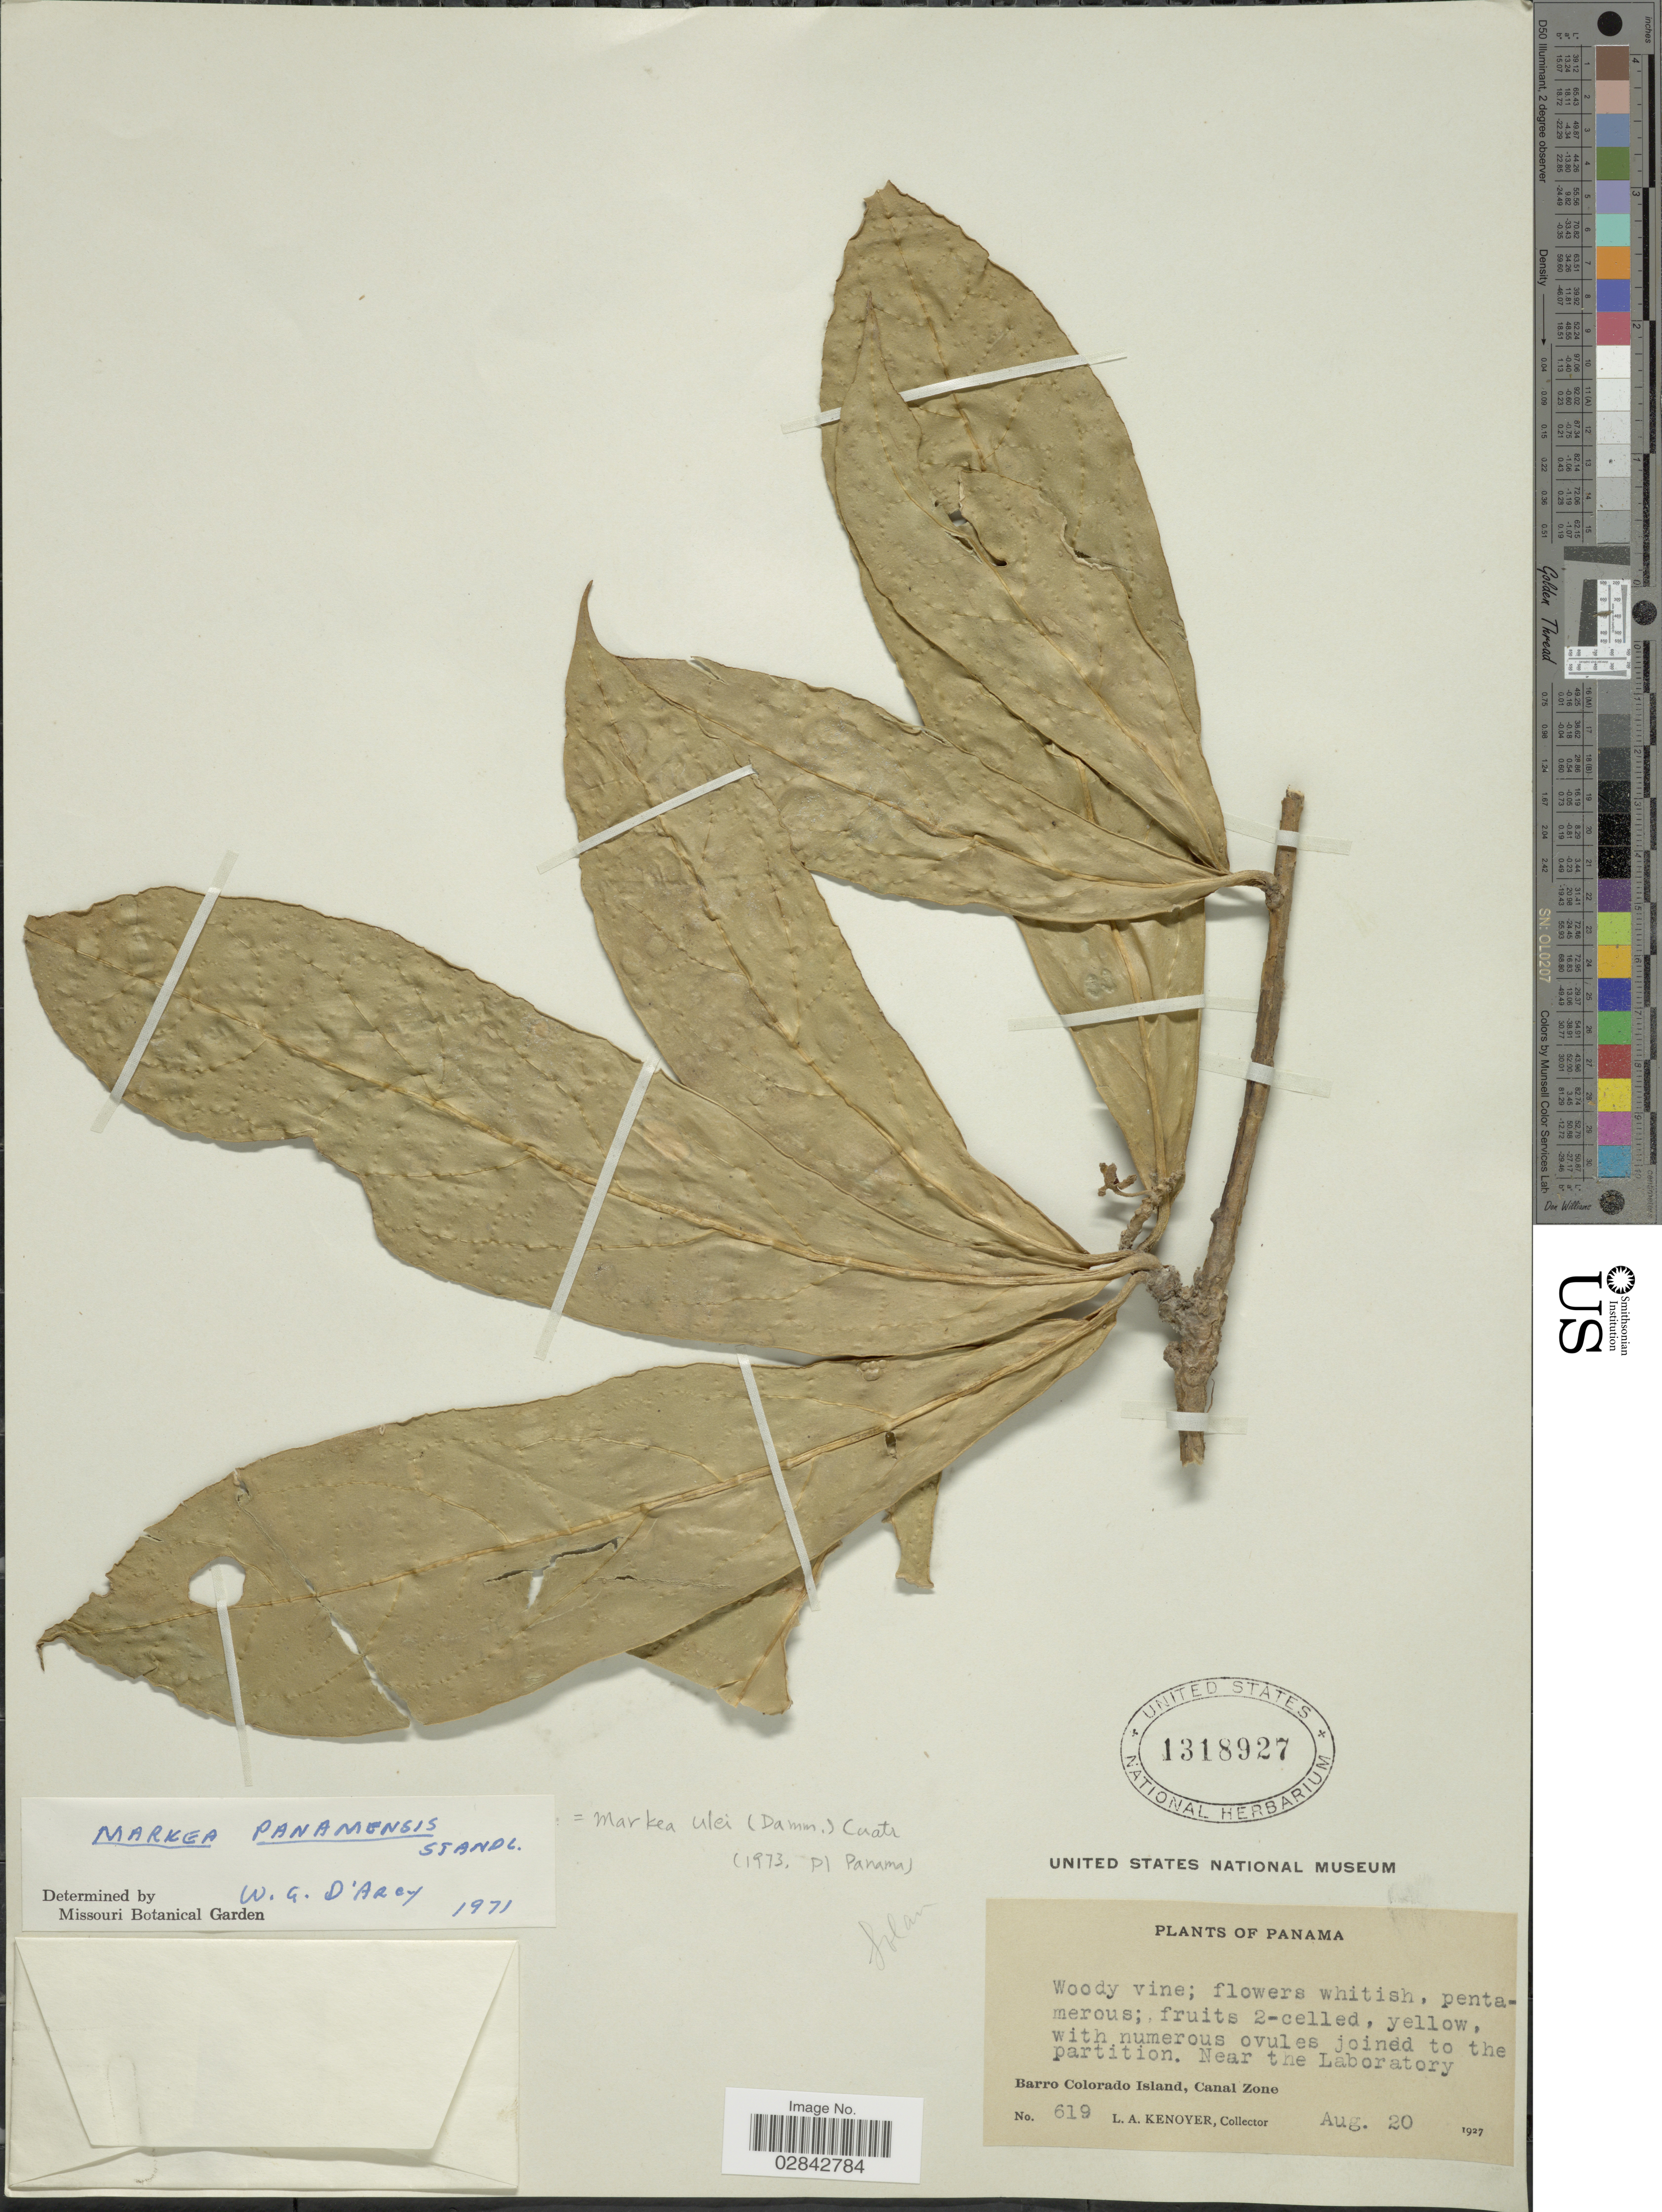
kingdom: Plantae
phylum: Tracheophyta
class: Magnoliopsida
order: Solanales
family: Solanaceae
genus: Markea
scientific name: Markea ulei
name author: (Dammer) Cuatrec.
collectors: L. A. Kenoyer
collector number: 619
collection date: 1927-08-20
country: Panama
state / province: Panamá Oeste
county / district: Canal Zone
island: Barro Colorado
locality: Near the Laboratory. Barro Colorado Island. Canal Zone.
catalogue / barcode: US 1318927